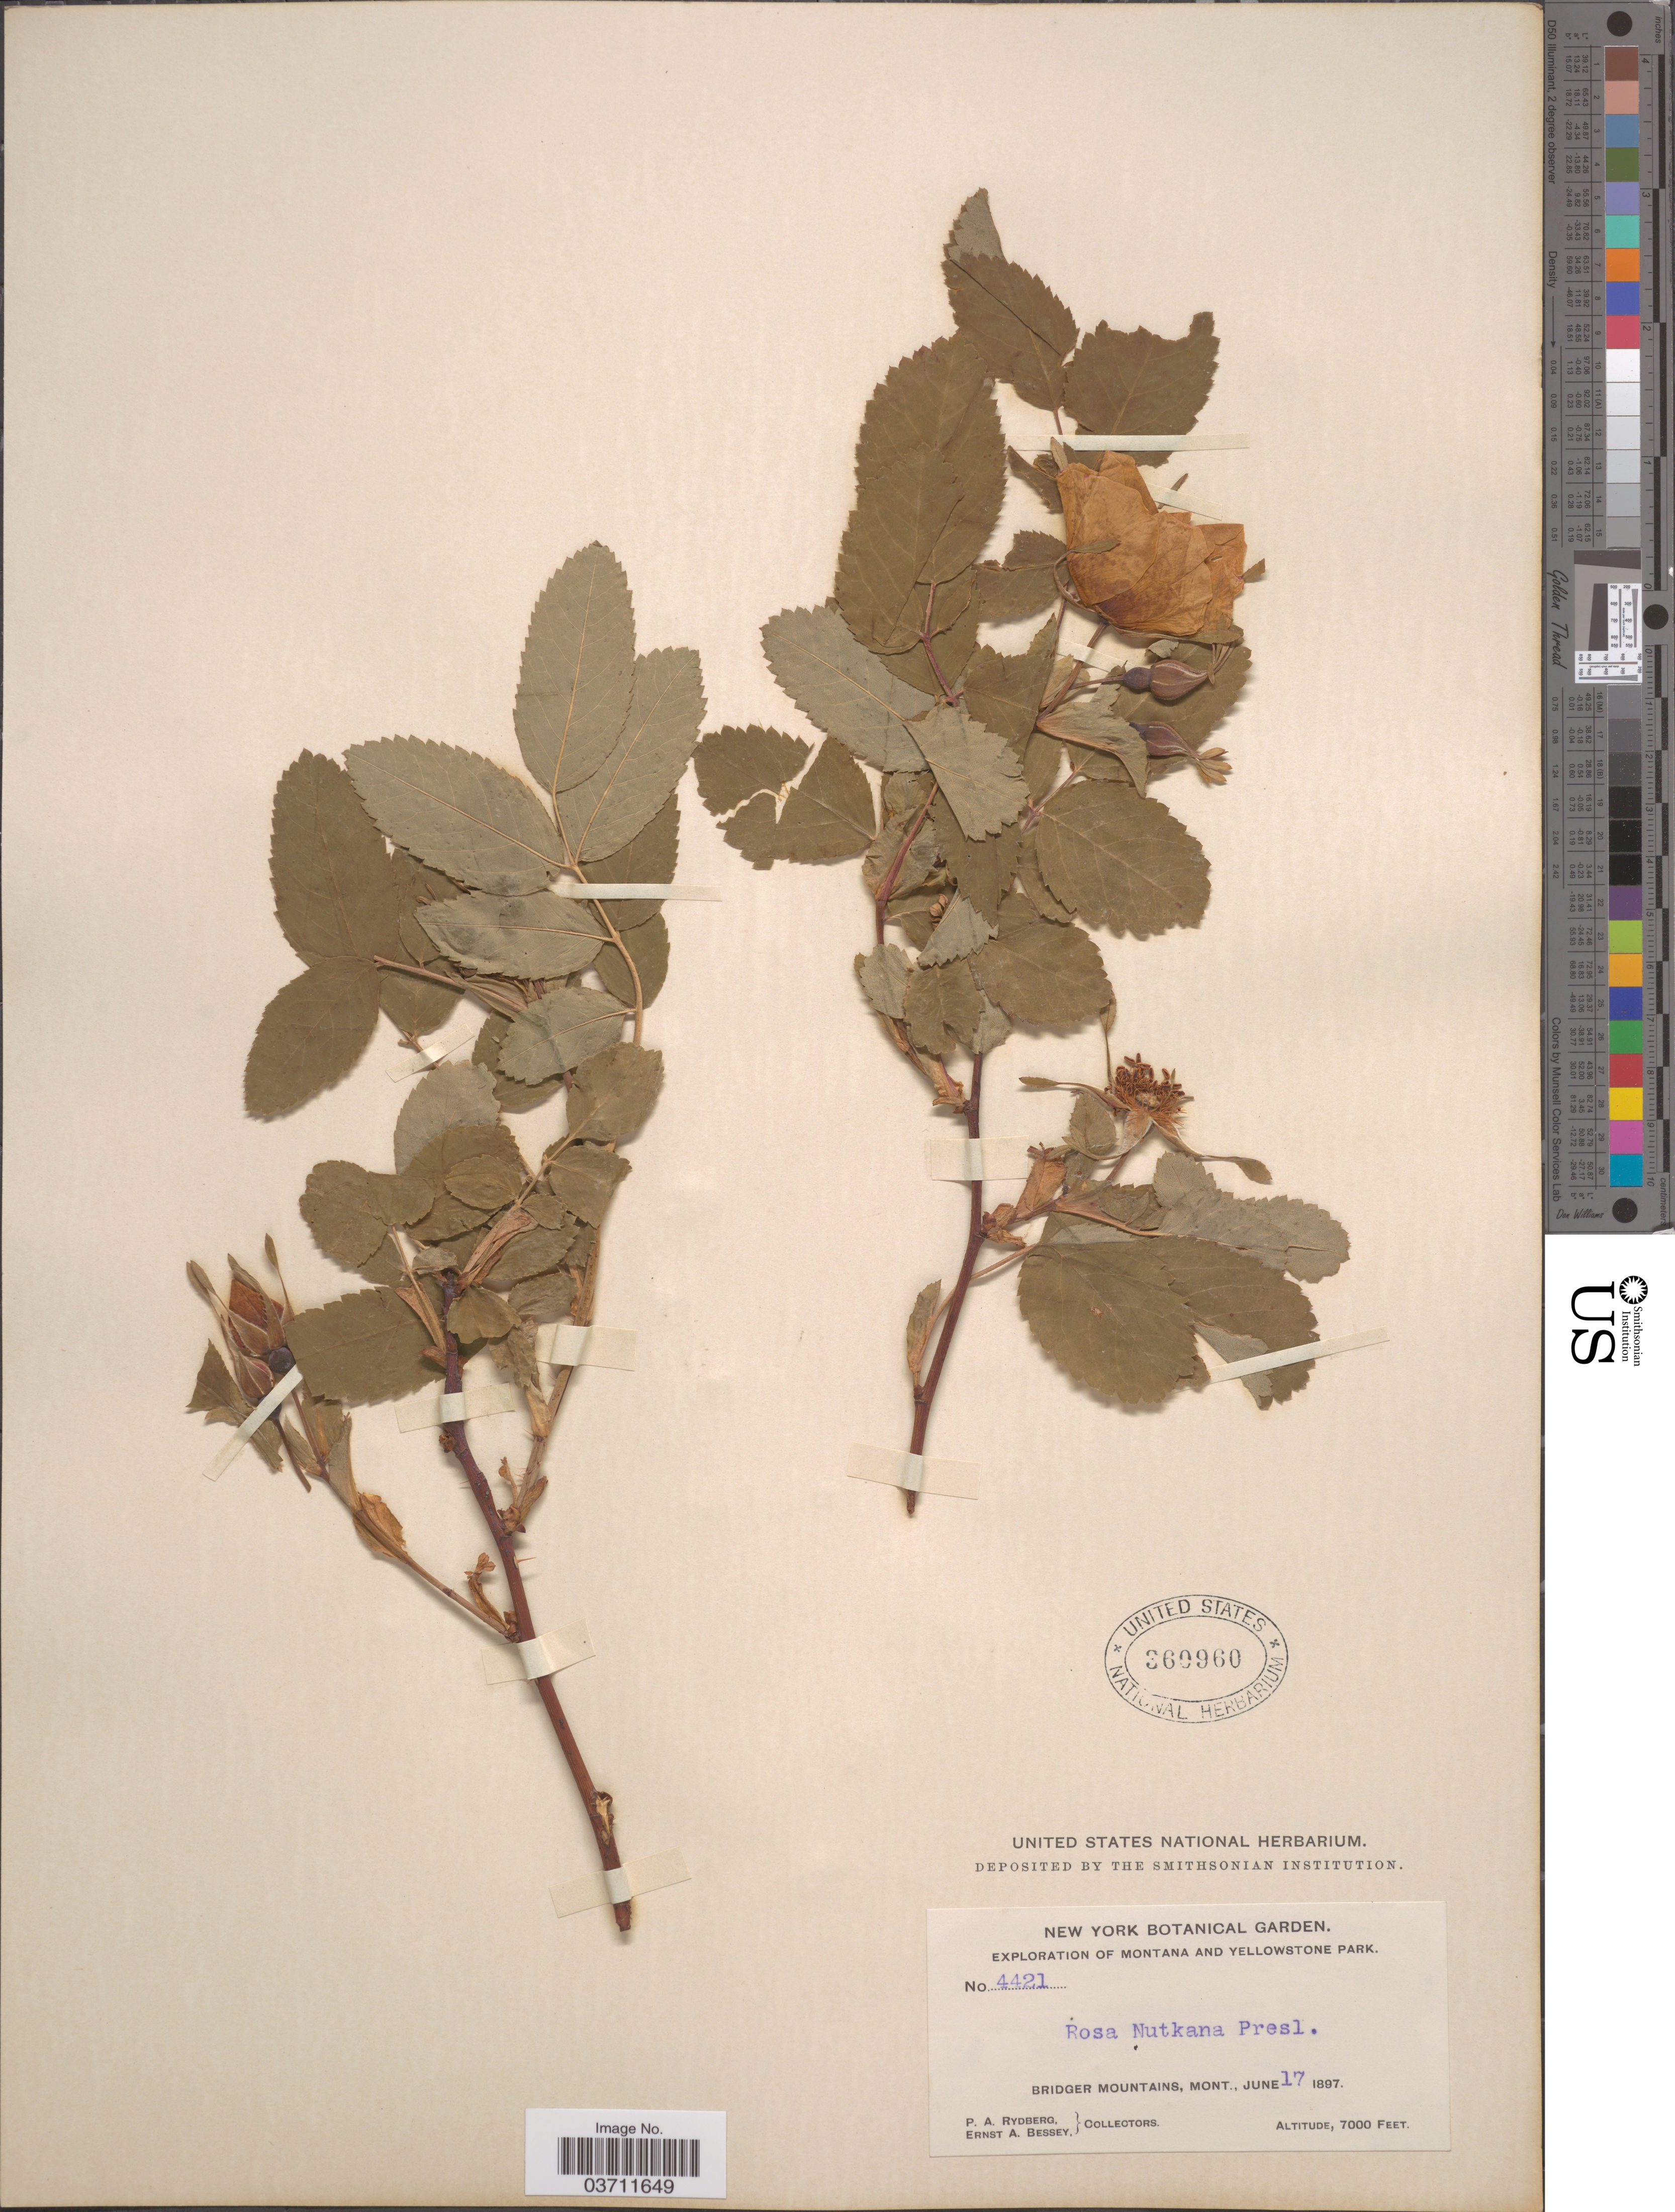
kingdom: Plantae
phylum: Tracheophyta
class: Magnoliopsida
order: Rosales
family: Rosaceae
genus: Rosa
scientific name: Rosa nutkana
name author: C. Presl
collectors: P. A. Rydberg & E. A. Bessey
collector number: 4421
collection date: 1897-06-17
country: United States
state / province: Montana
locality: Yellowstone Park. Bridger Mountains.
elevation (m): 2134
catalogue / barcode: US 360960